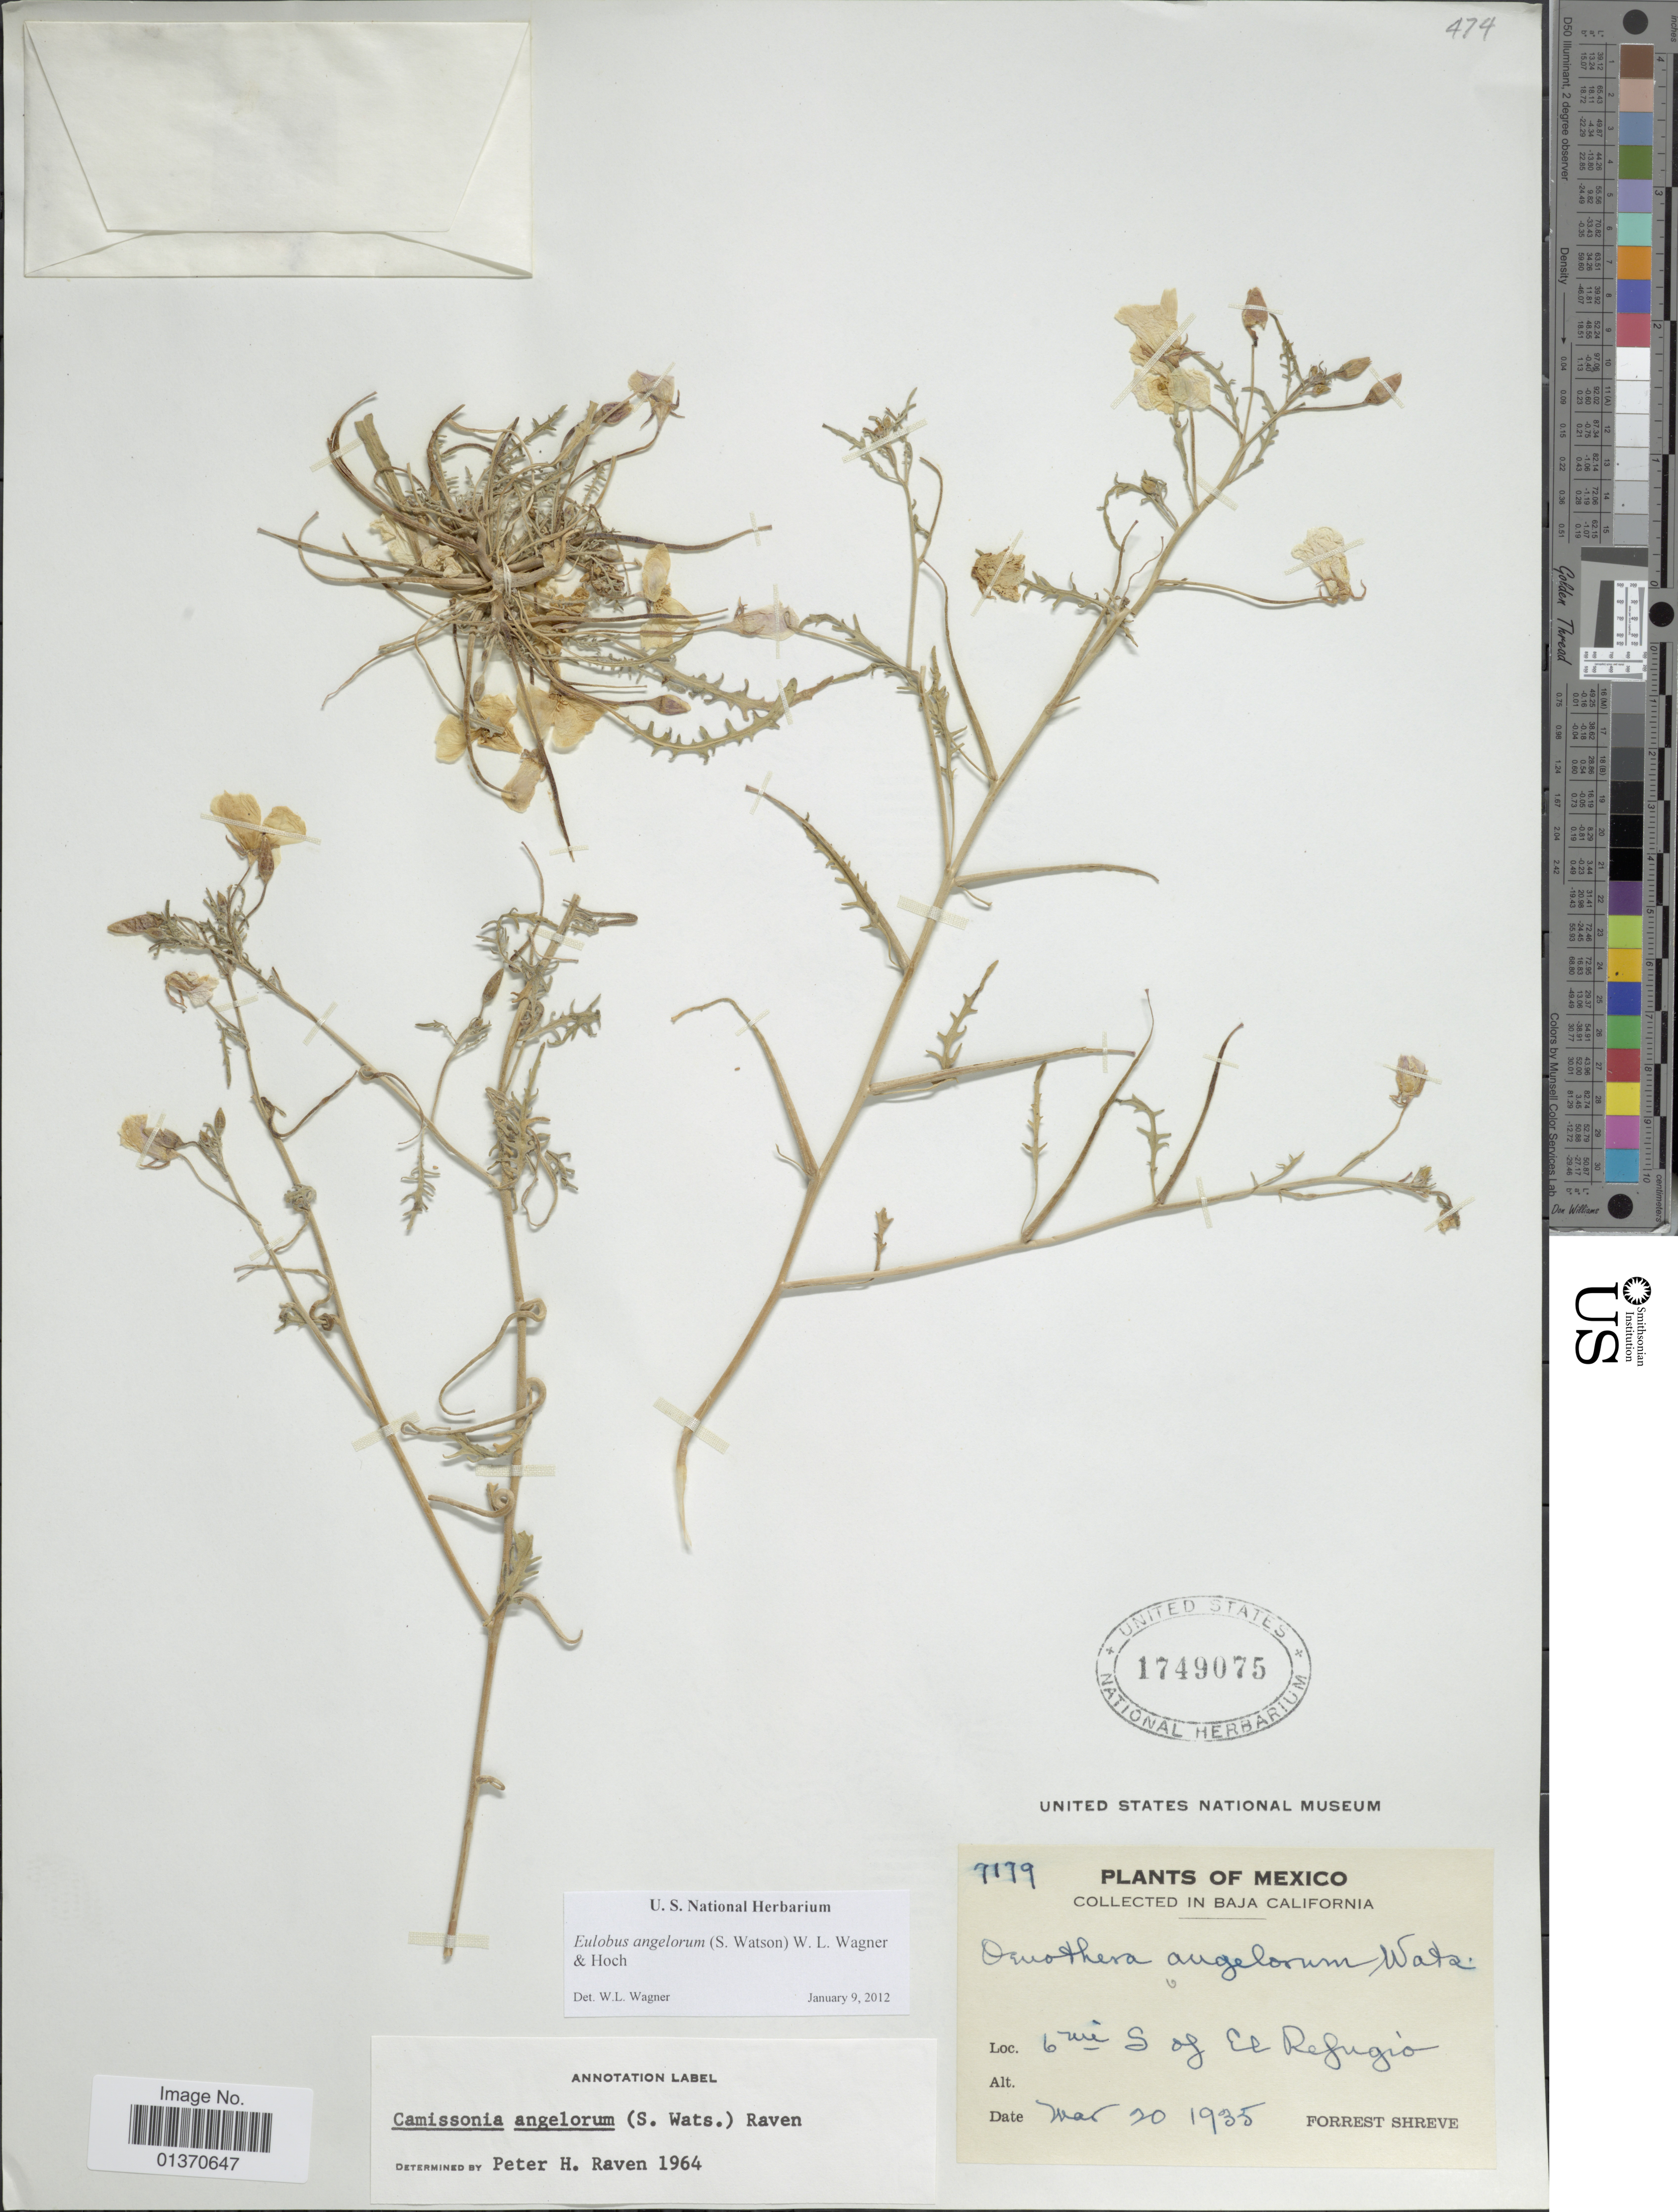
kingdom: Plantae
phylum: Tracheophyta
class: Magnoliopsida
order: Myrtales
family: Onagraceae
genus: Eulobus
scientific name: Eulobus angelorum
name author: (S. Watson) W.L. Wagner & Hoch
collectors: F. Shreve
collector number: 7179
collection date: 1935-03-20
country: Mexico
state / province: Baja California Sur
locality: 6 mi S of El Refugio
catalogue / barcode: US 1749075